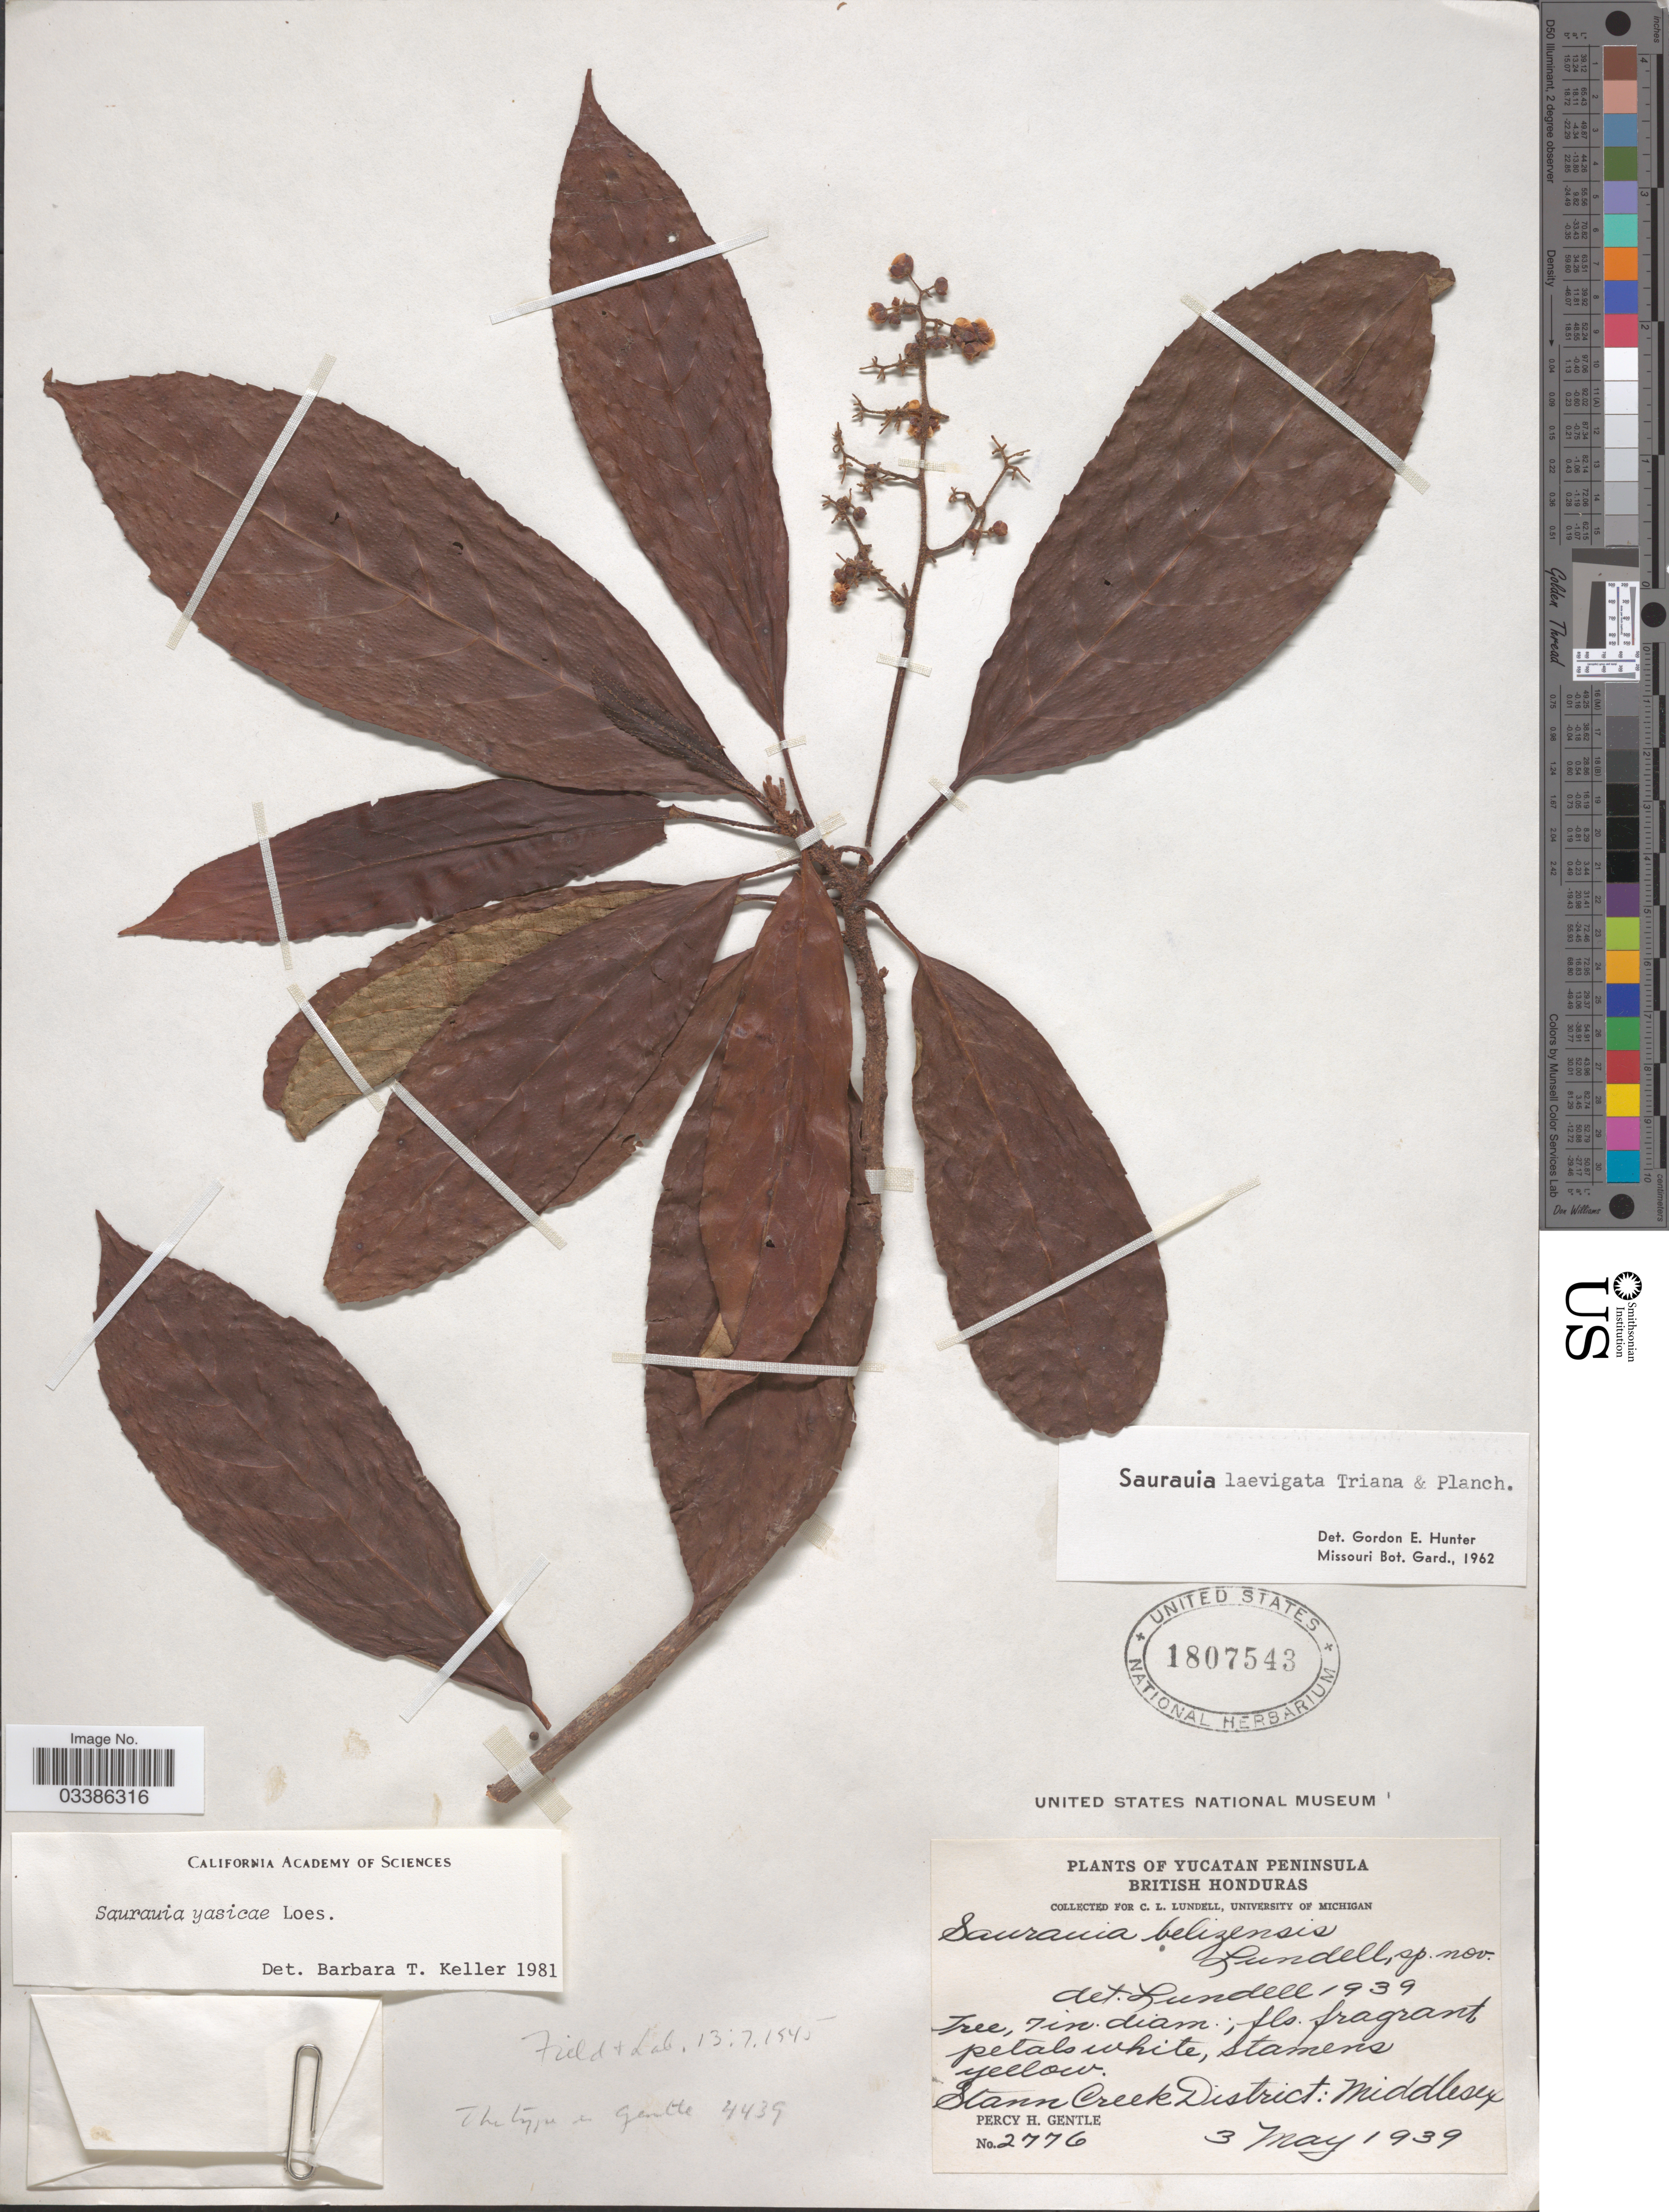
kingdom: Plantae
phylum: Tracheophyta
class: Magnoliopsida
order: Ericales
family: Actinidiaceae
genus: Saurauia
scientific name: Saurauia yasicae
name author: Loes.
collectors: P. H. Gentle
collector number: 2776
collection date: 1939-05-03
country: Belize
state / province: Stann Creek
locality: Yucatan Peninsula. British Honduras. Stann Creek District: Middlesex.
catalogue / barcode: US 1807543